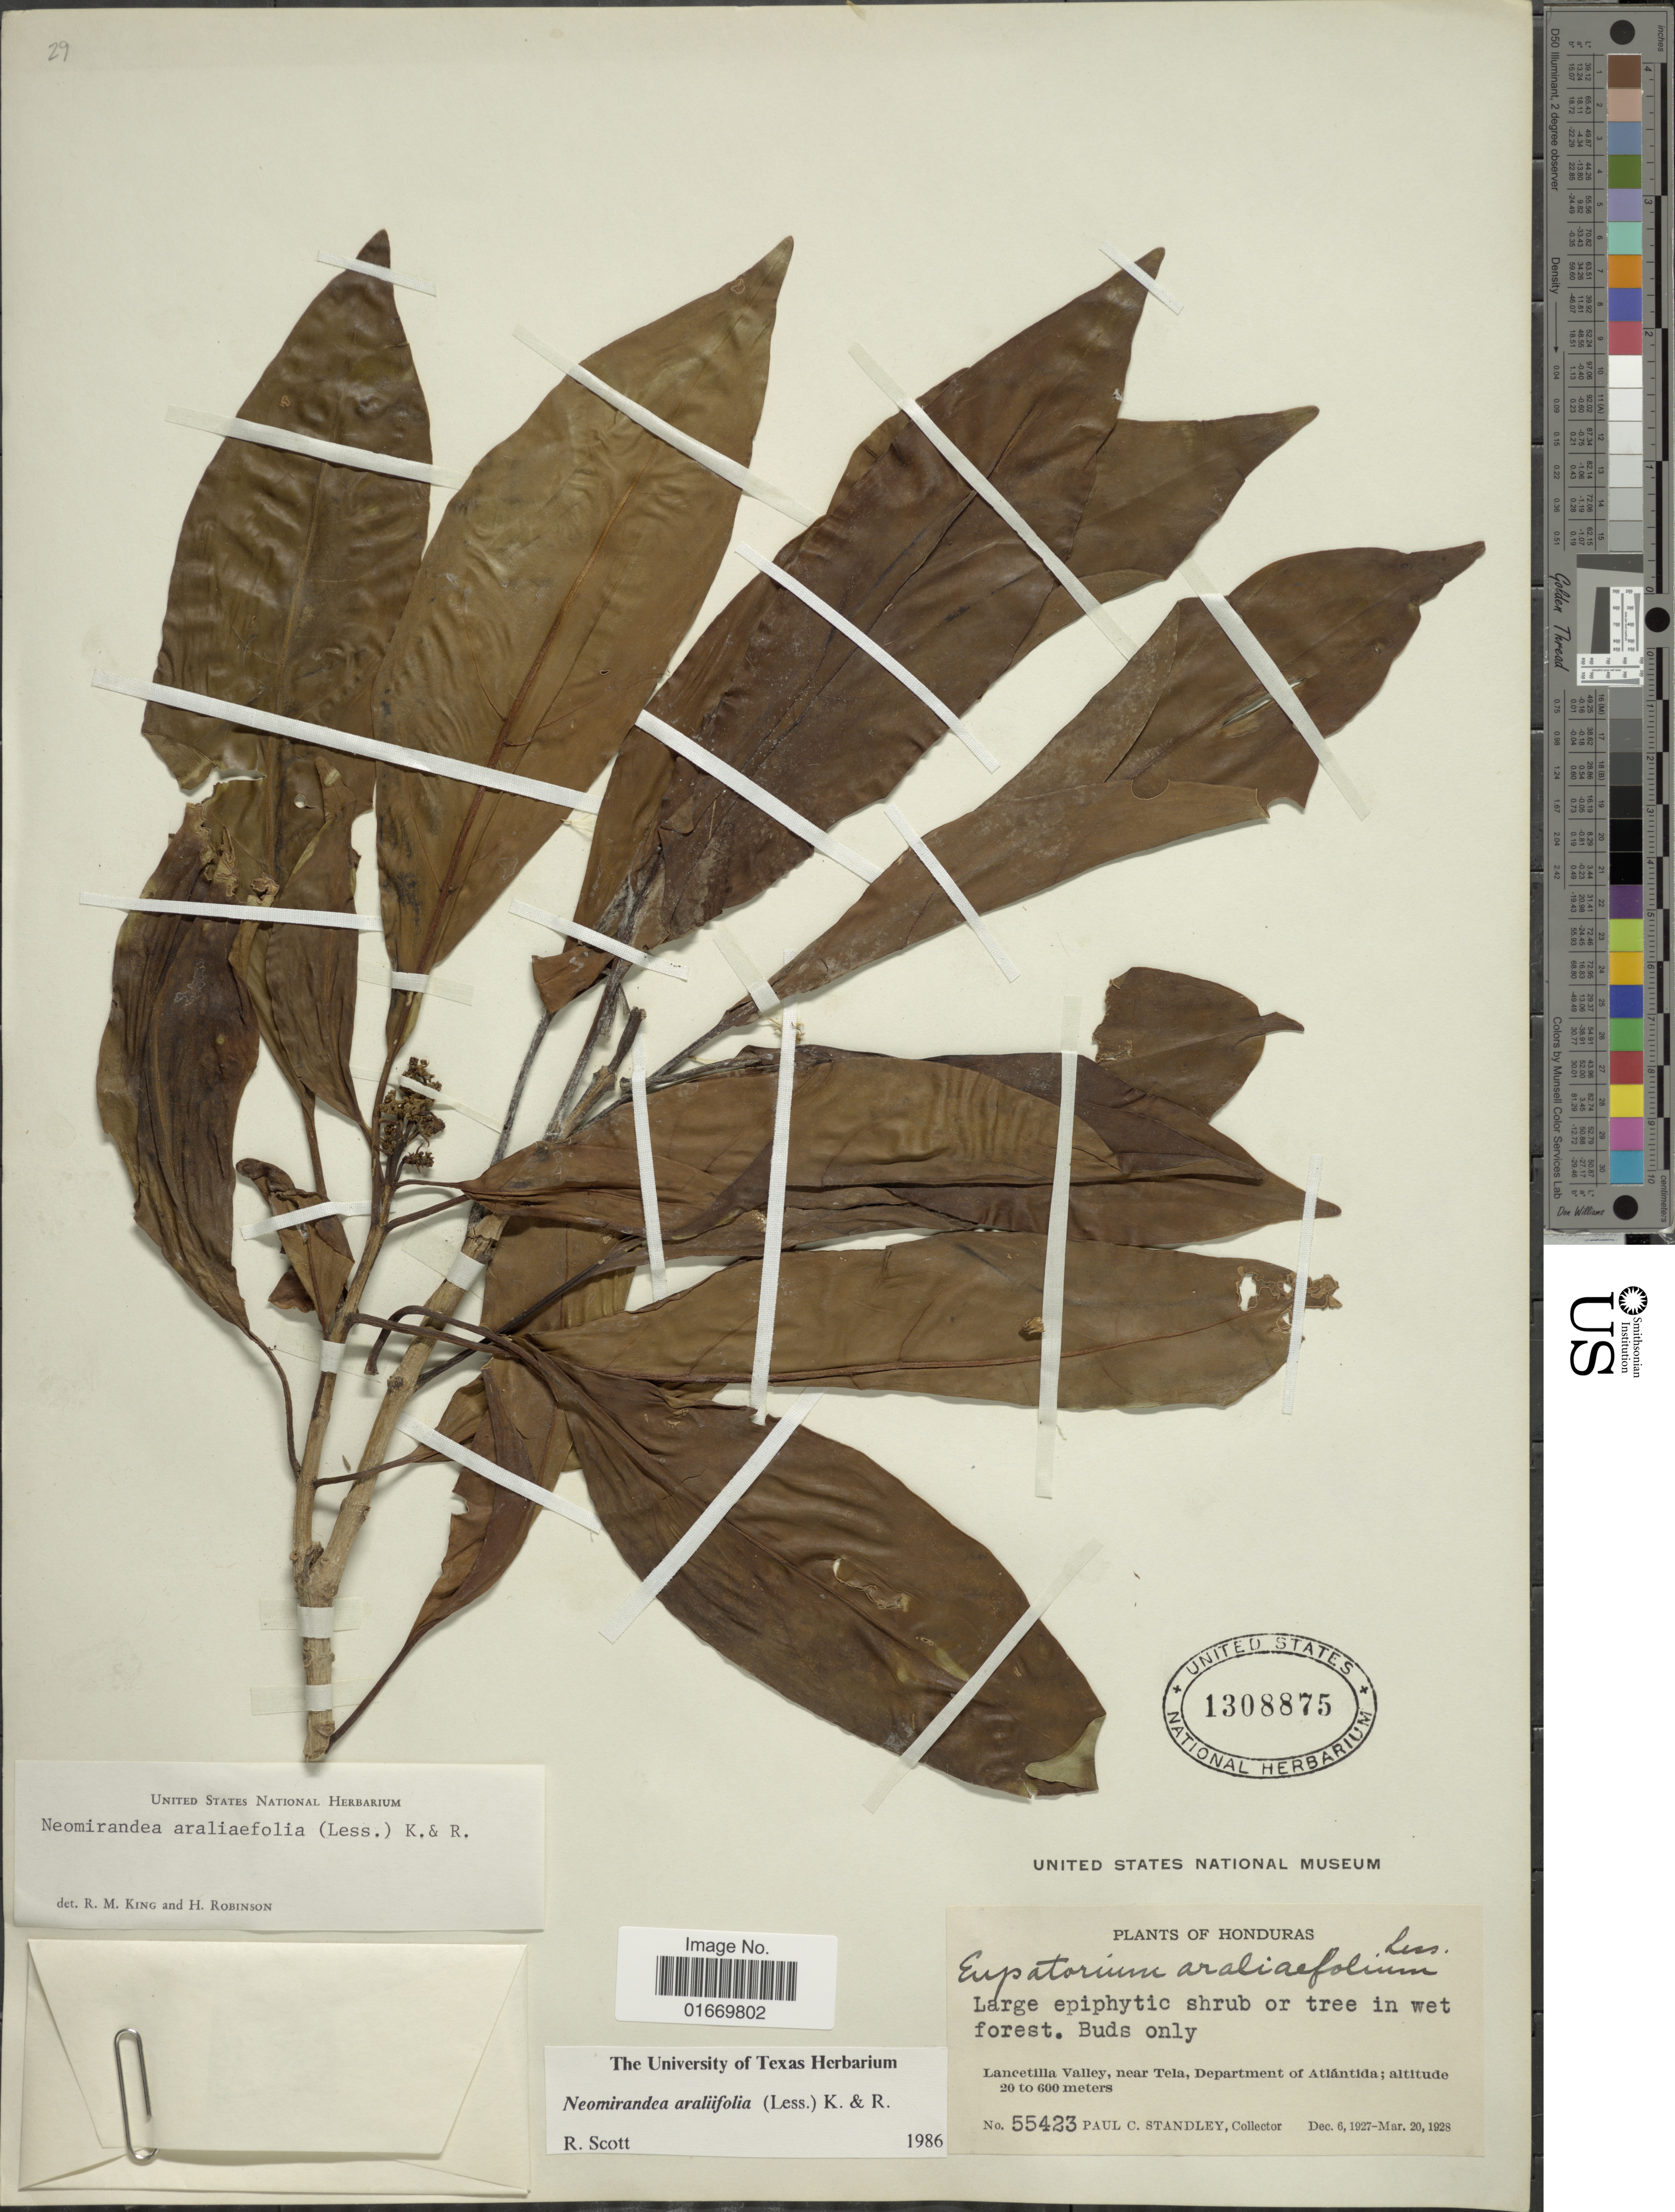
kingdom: Plantae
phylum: Tracheophyta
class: Magnoliopsida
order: Asterales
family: Asteraceae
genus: Neomirandea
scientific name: Neomirandea araliaefolia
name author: (Less.) R.M. King & H. Rob.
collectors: P. C. Standley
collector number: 55423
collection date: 1927-12-06/1928-03-20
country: Honduras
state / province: Atlántida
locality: Lancetilla Valley, near Tela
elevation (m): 20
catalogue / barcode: US 1308875